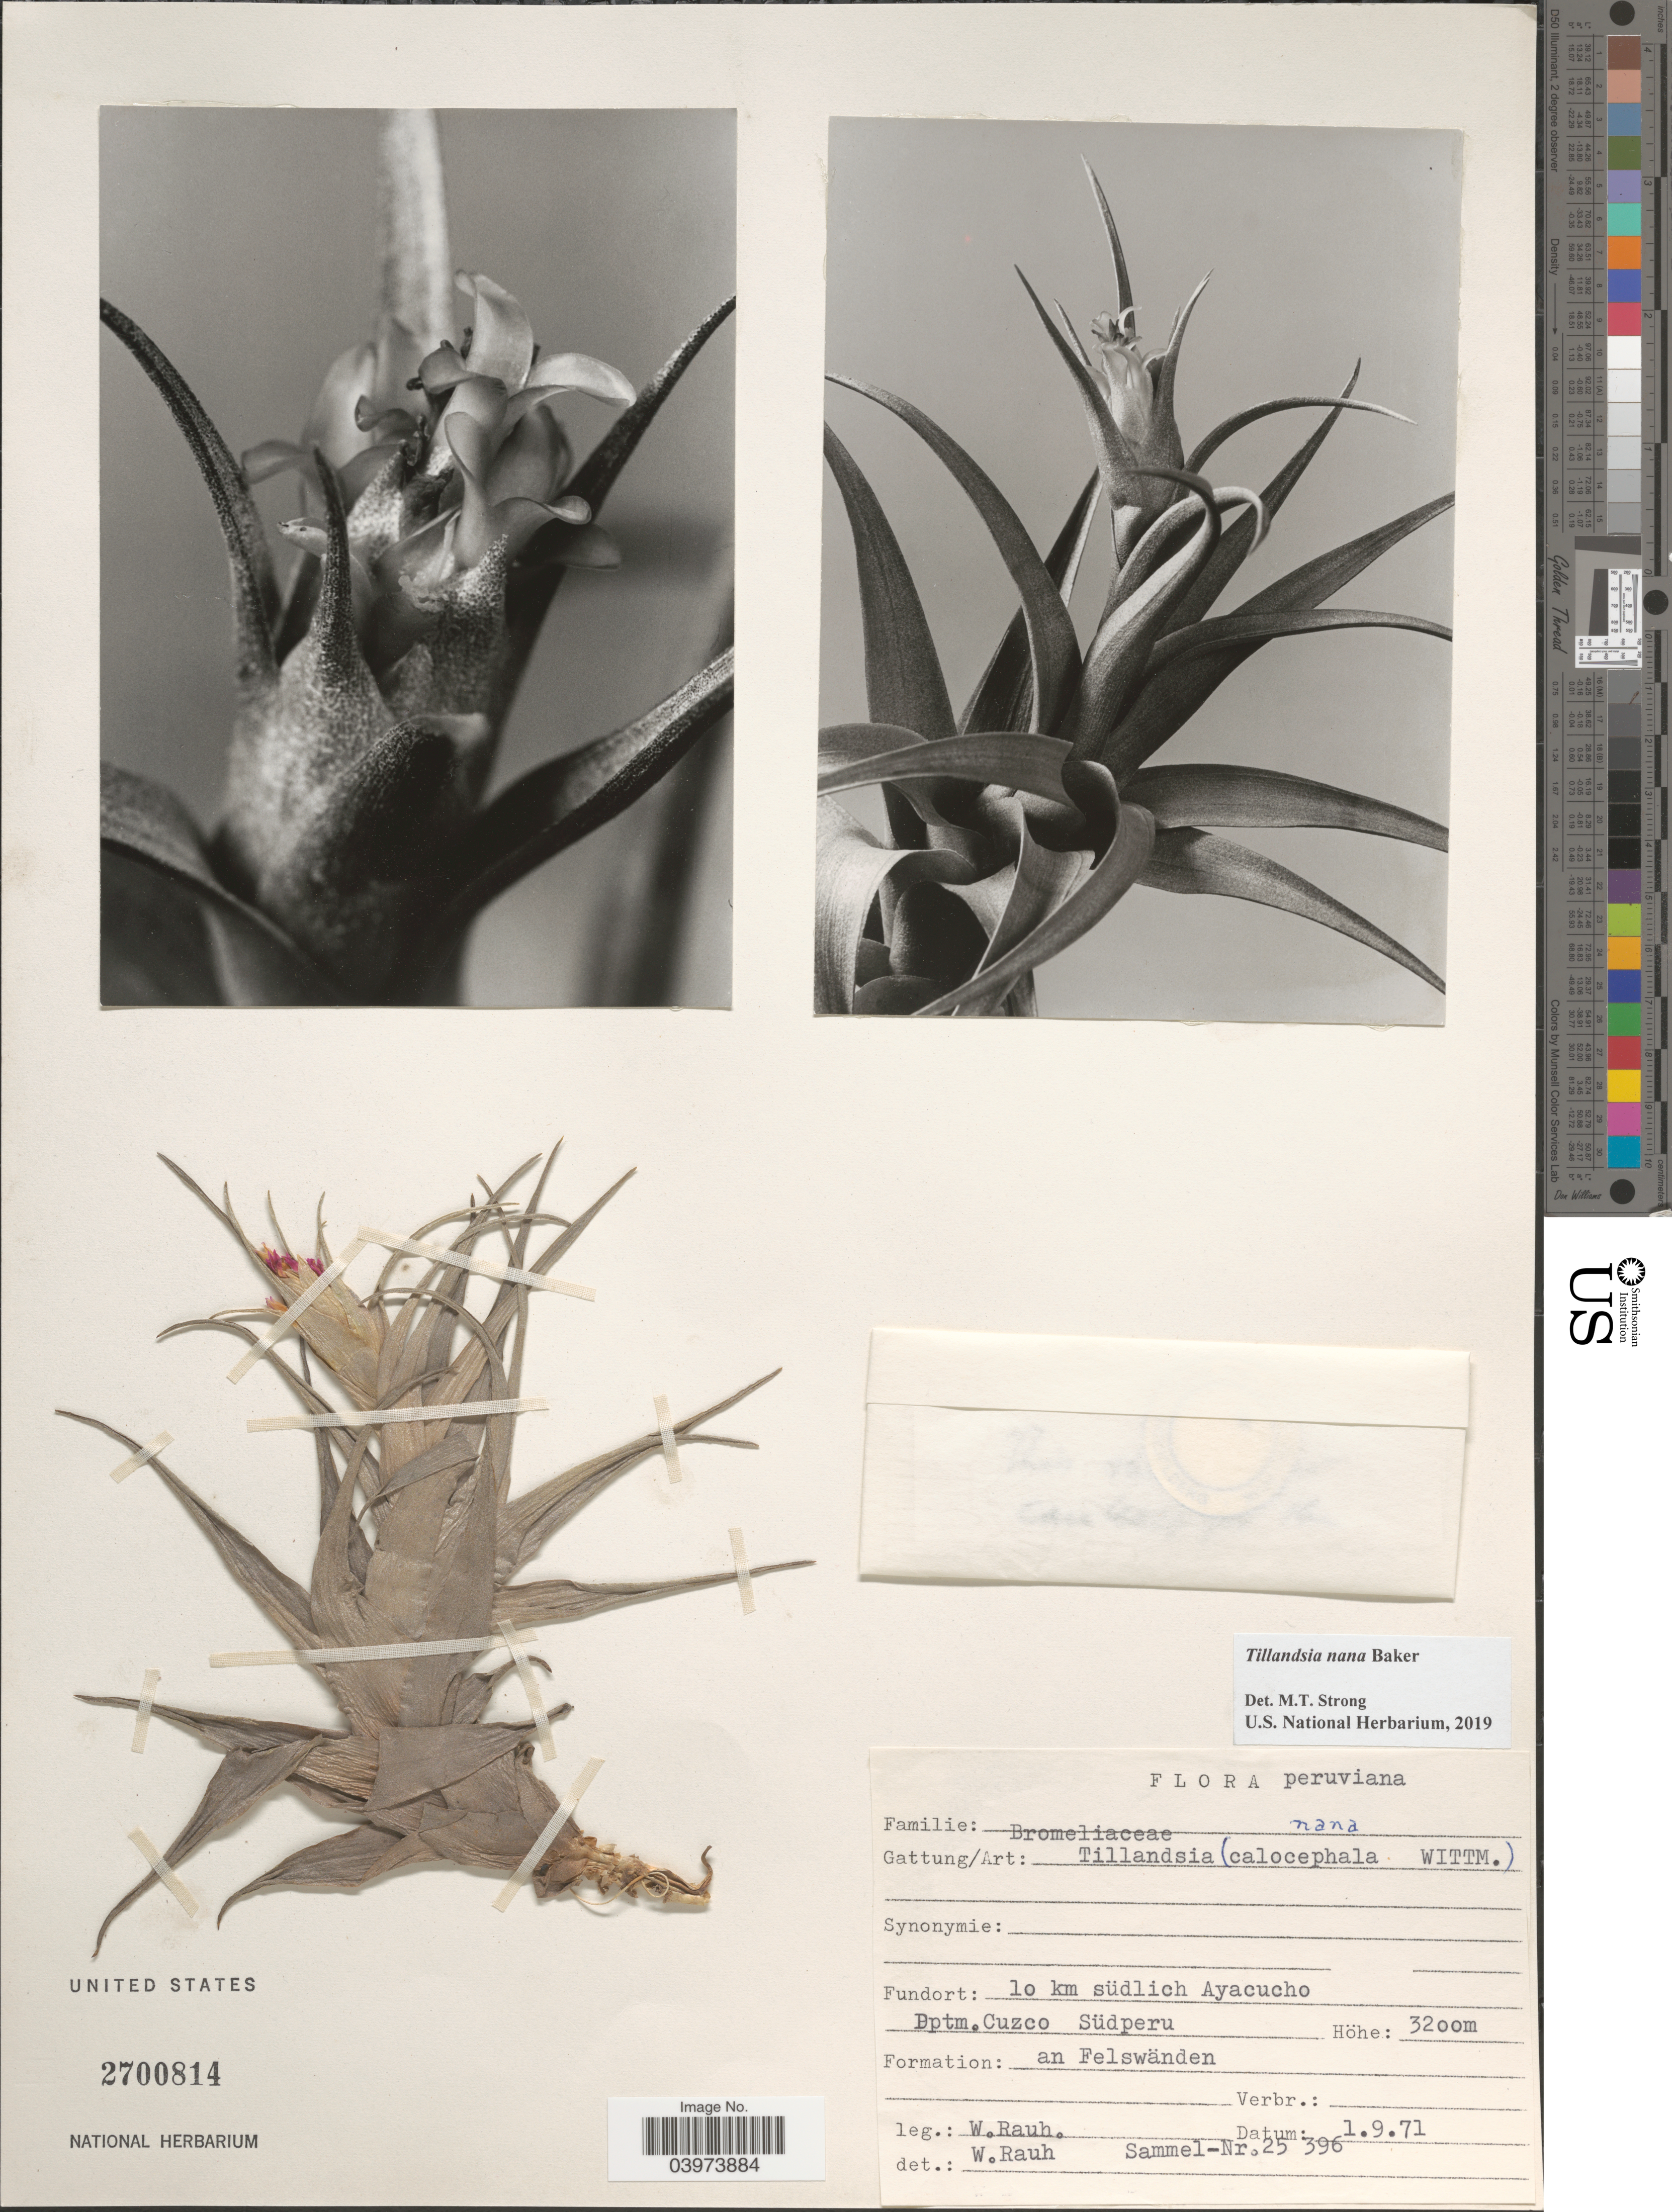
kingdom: Plantae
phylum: Tracheophyta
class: Liliopsida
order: Poales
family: Bromeliaceae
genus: Tillandsia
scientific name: Tillandsia nana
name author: Baker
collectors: W. Rauh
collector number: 25396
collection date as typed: Transcribed d/m/y: 1/9/71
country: Peru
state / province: Cusco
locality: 10 km südlich Ayacucho Dptm. Cuzco Südperu.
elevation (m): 3200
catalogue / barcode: US 2700814